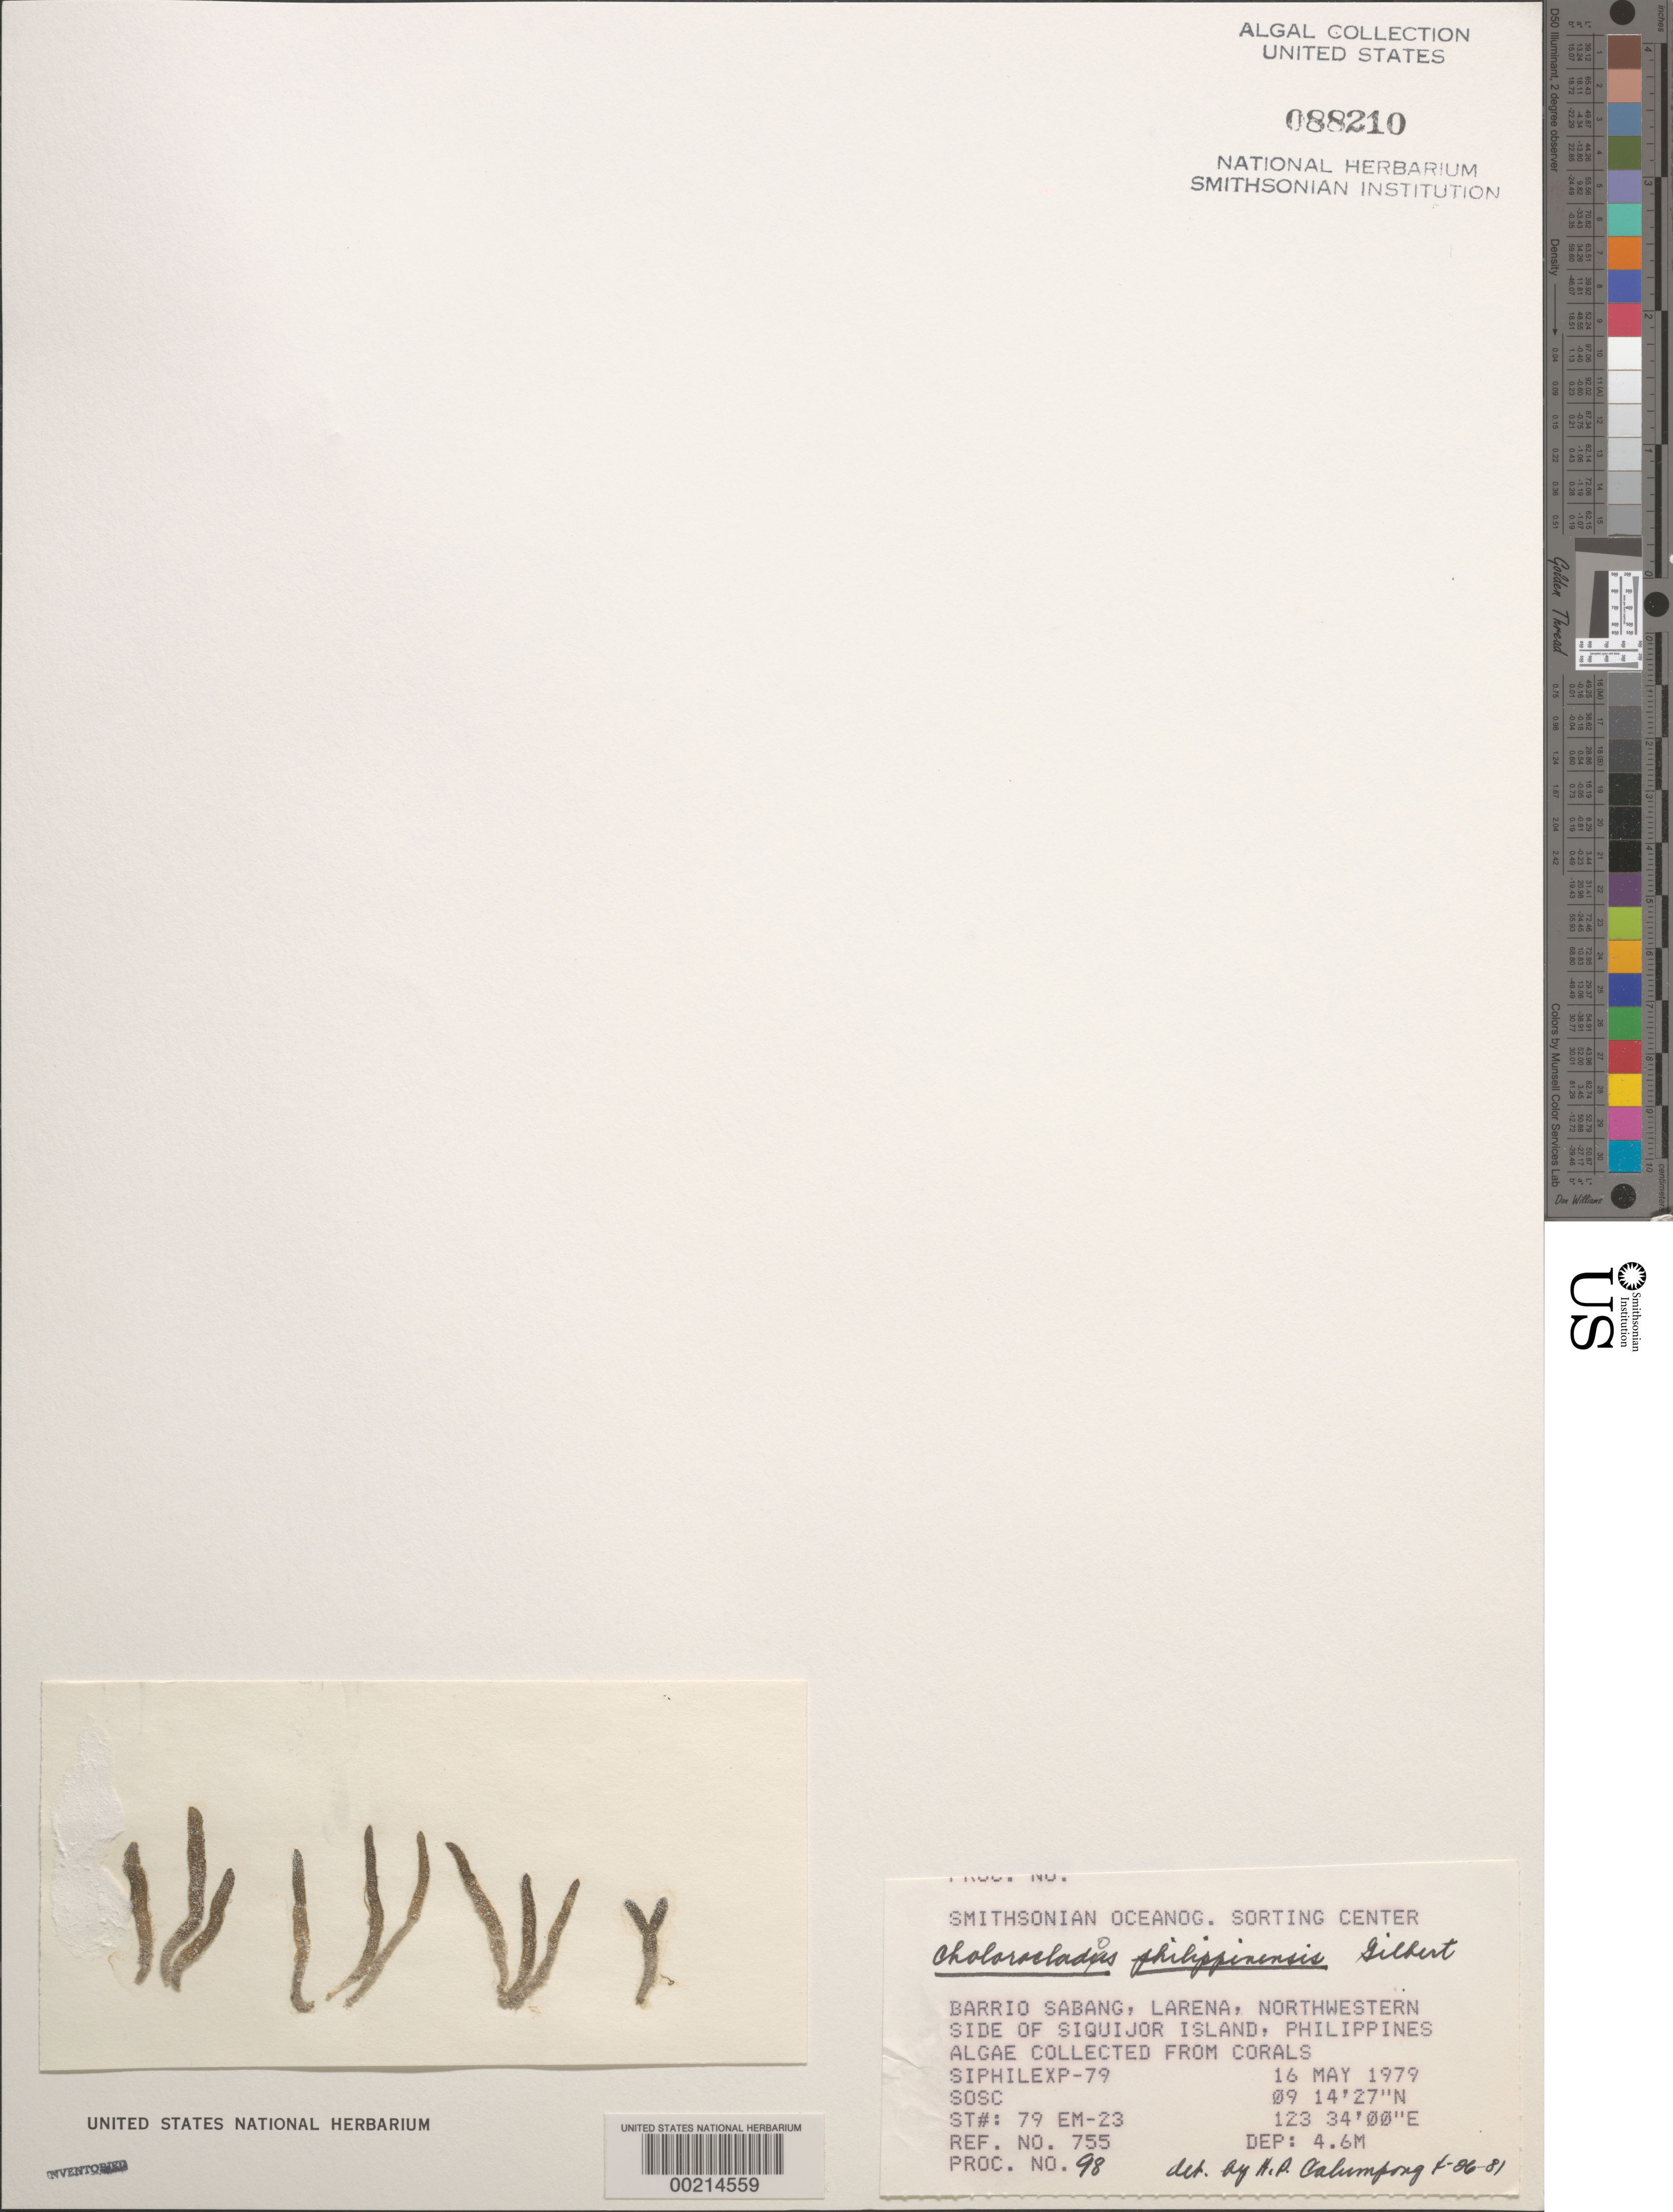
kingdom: Plantae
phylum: Chlorophyta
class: Ulvophyceae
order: Dasycladales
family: Dasycladaceae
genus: Chloroclados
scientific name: Chloroclados australasicus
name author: O.G. Sond.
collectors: SOSC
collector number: Station 79 Em-23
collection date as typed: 16 May 1979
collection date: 1979-05-16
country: Philippines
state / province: Central Visayas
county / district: Siquijor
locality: Visayan, Siquijor island, larena, barrio sabang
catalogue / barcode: US 88210